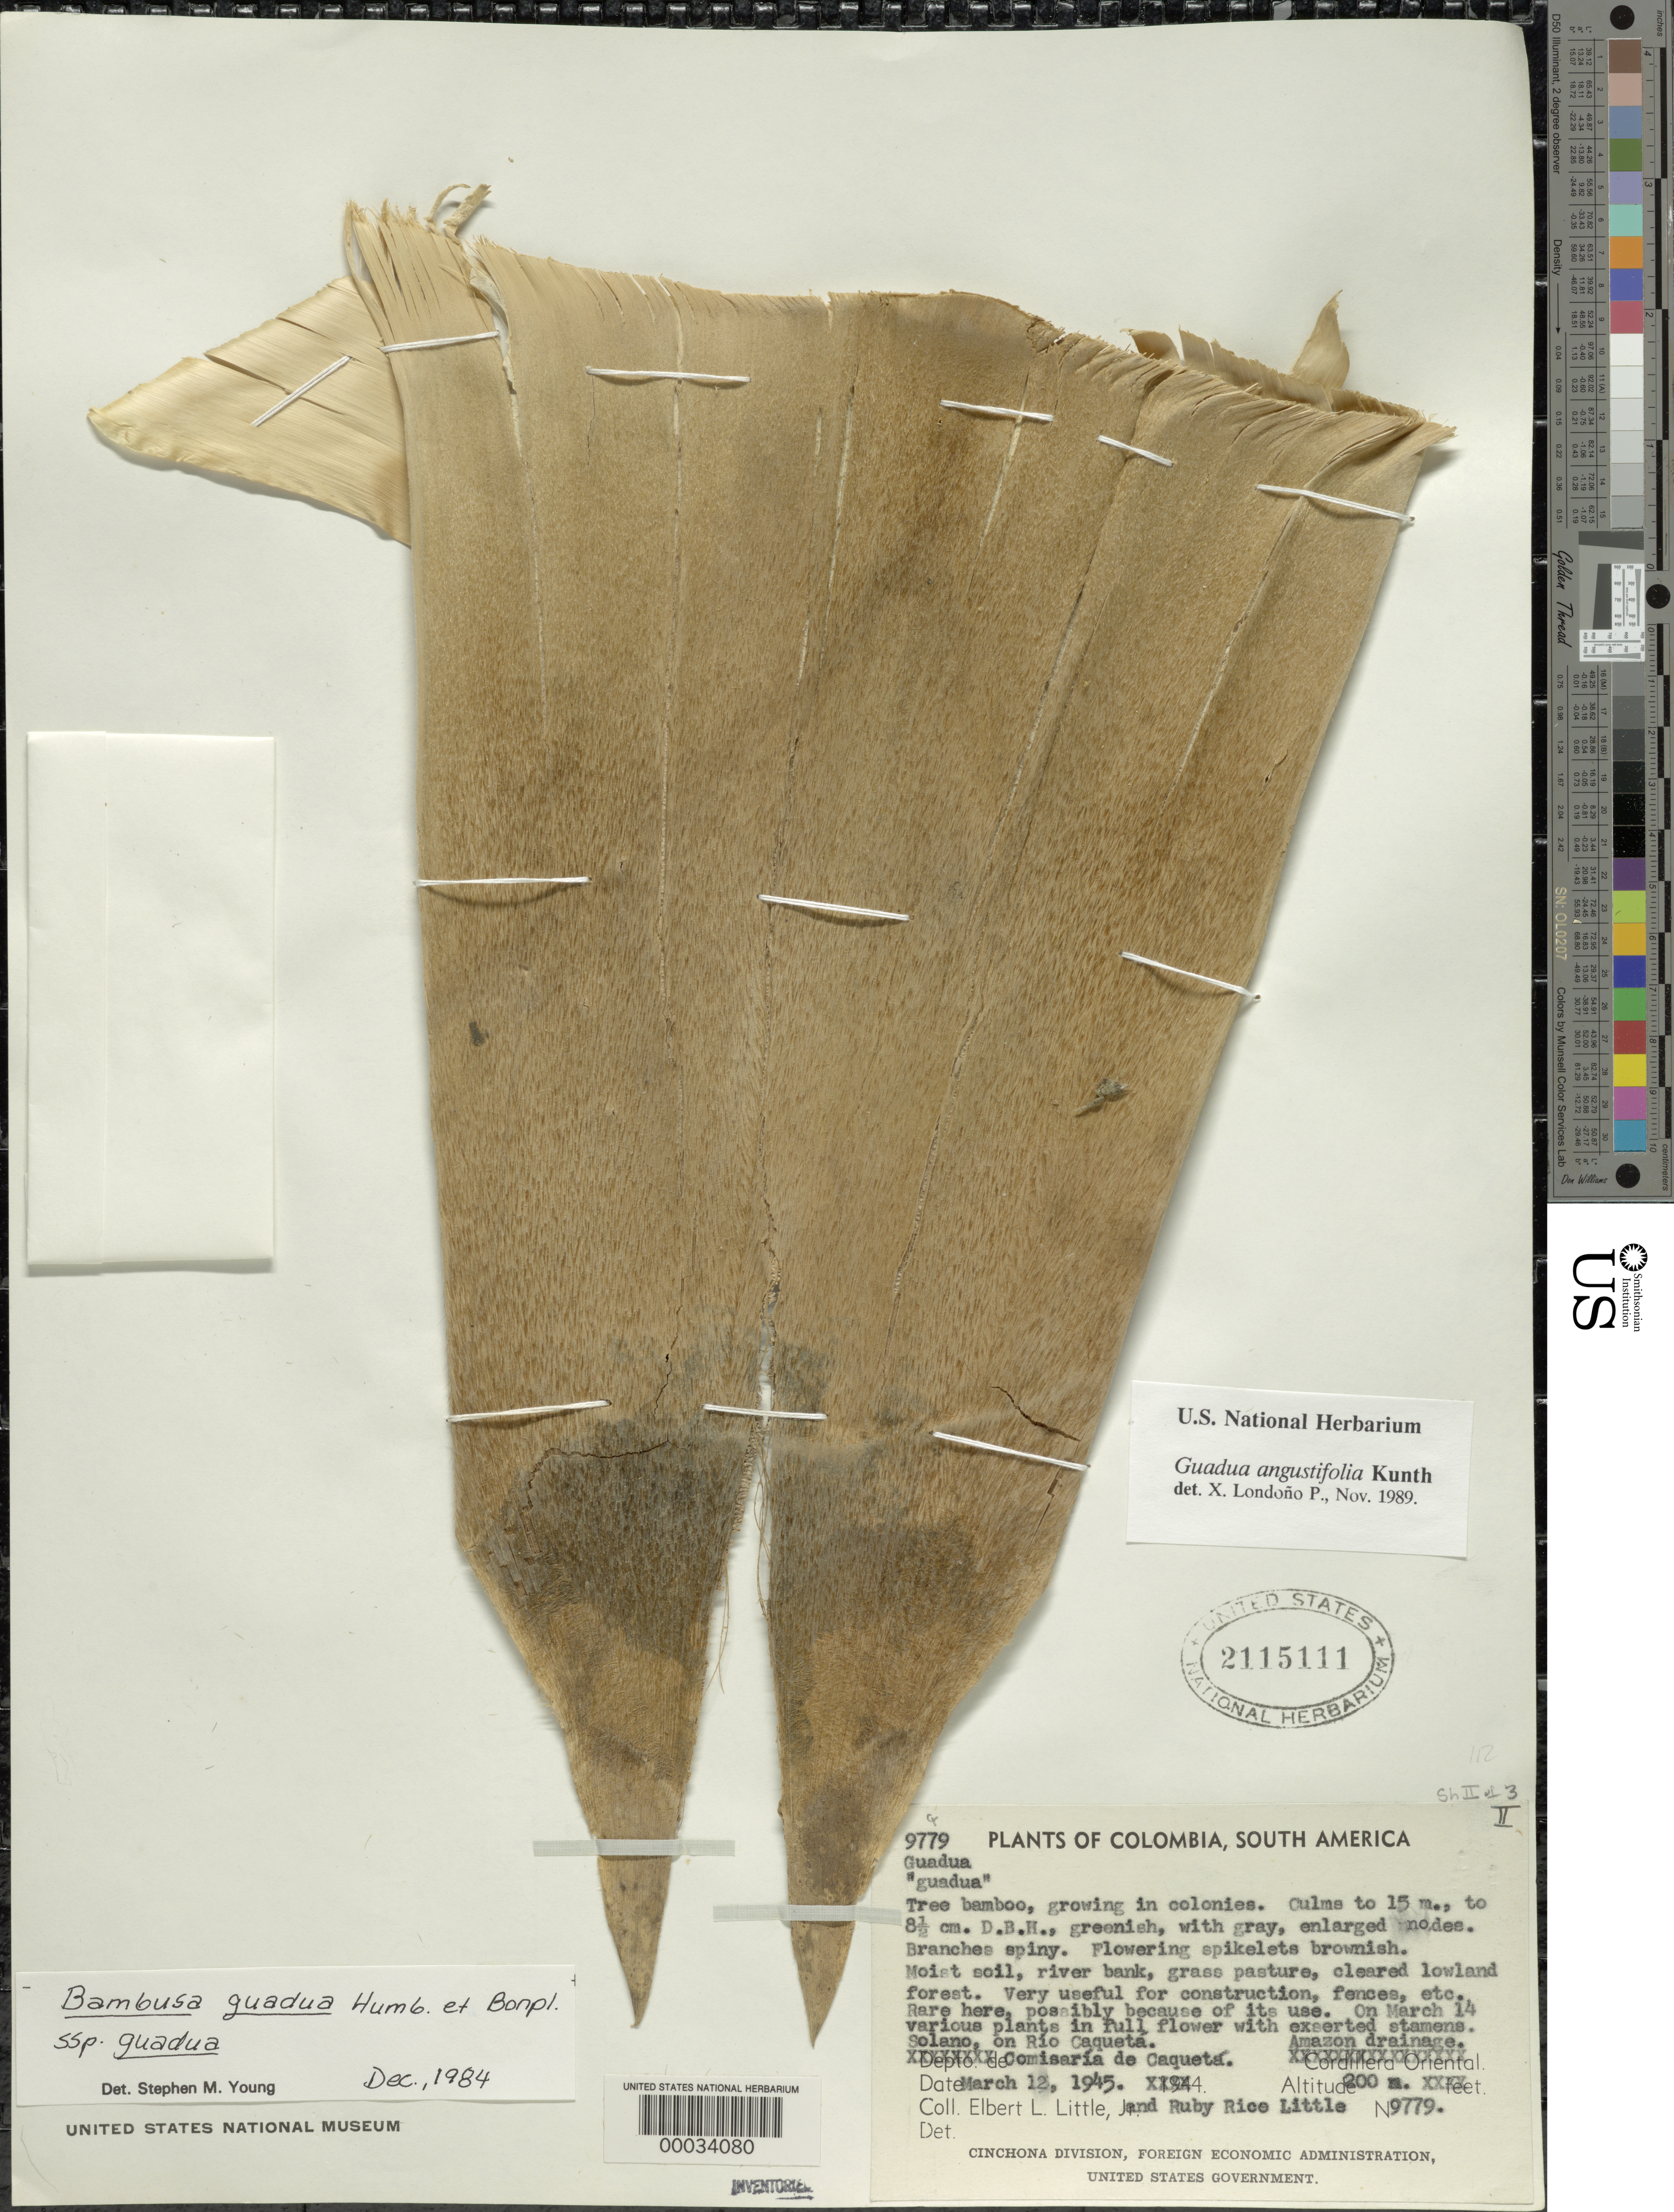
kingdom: Plantae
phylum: Tracheophyta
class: Liliopsida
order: Poales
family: Poaceae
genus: Guadua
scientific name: Guadua angustifolia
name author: Kunth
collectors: E. L. Little & R. R. Little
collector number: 9779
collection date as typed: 12 Mar 1945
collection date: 1945-03-12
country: Colombia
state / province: Caquetá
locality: Solano, Rio Caqueta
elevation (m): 200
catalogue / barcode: US 2115111